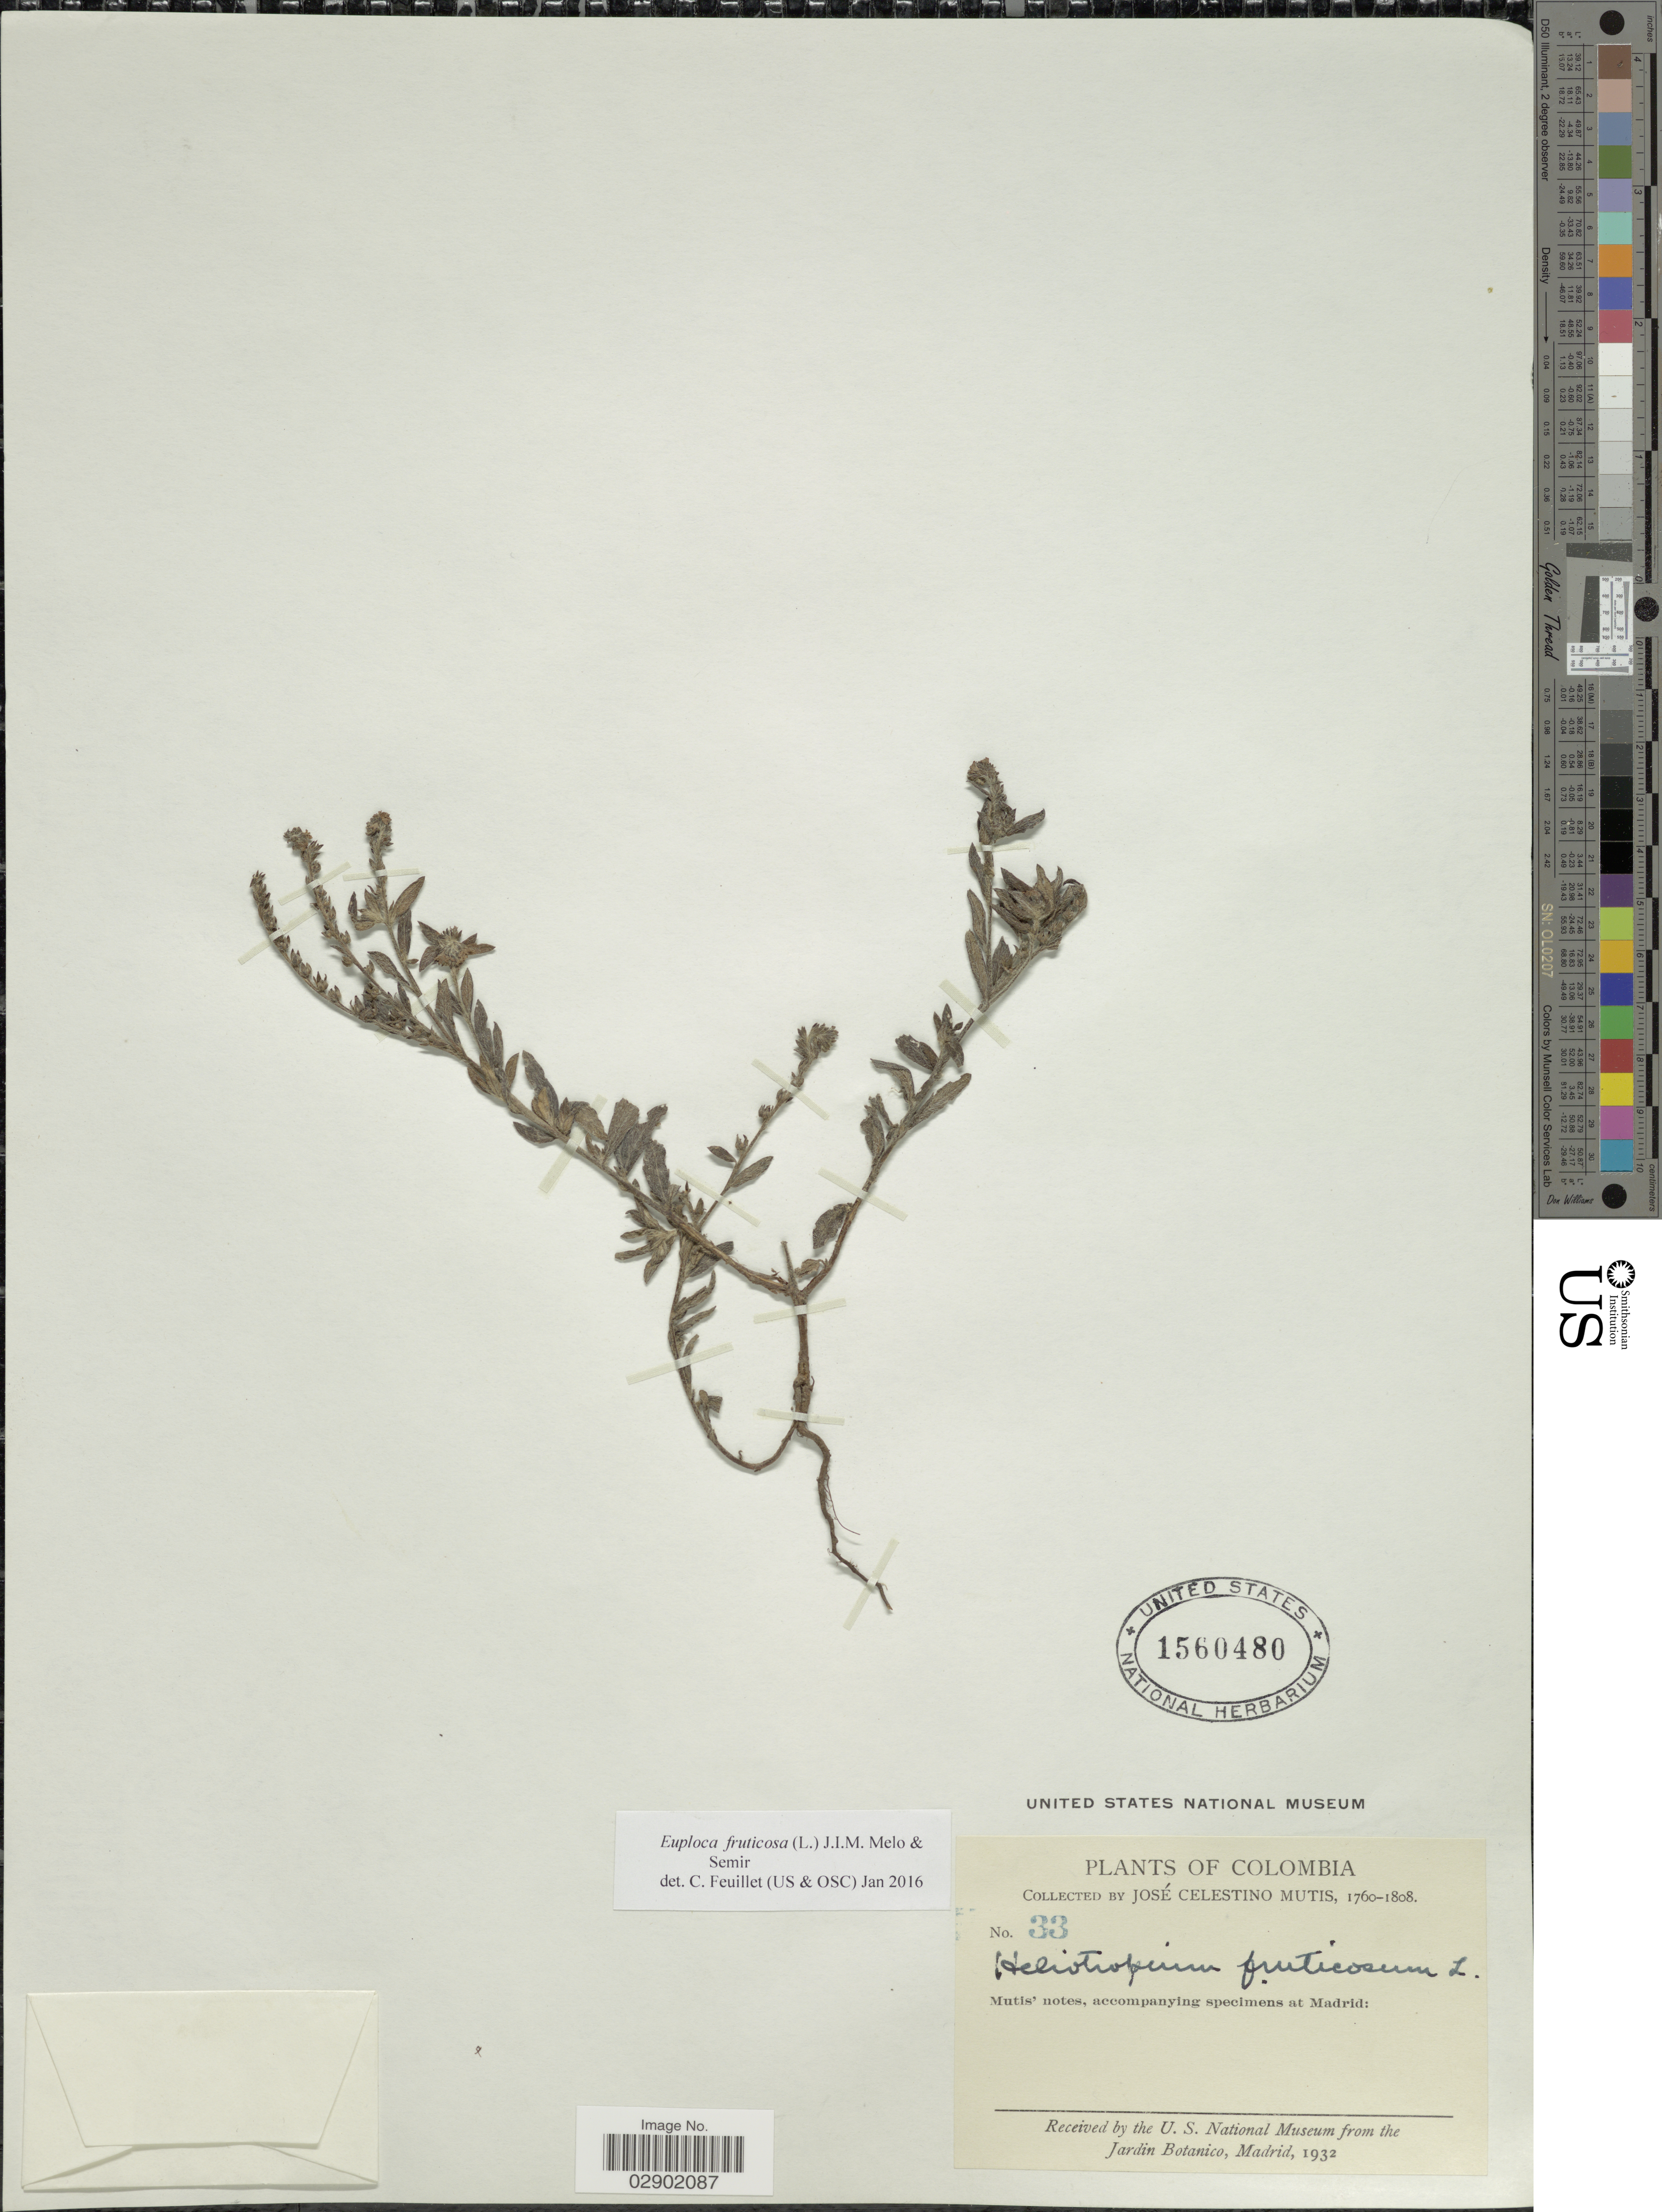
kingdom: Plantae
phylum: Tracheophyta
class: Magnoliopsida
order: Boraginales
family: Heliotropiaceae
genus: Euploca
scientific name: Euploca fruticosa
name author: (L.) J.I.M. Melo & Semir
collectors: J. C. B. Mutis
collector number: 33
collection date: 1760/1808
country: Colombia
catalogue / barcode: US 1560480